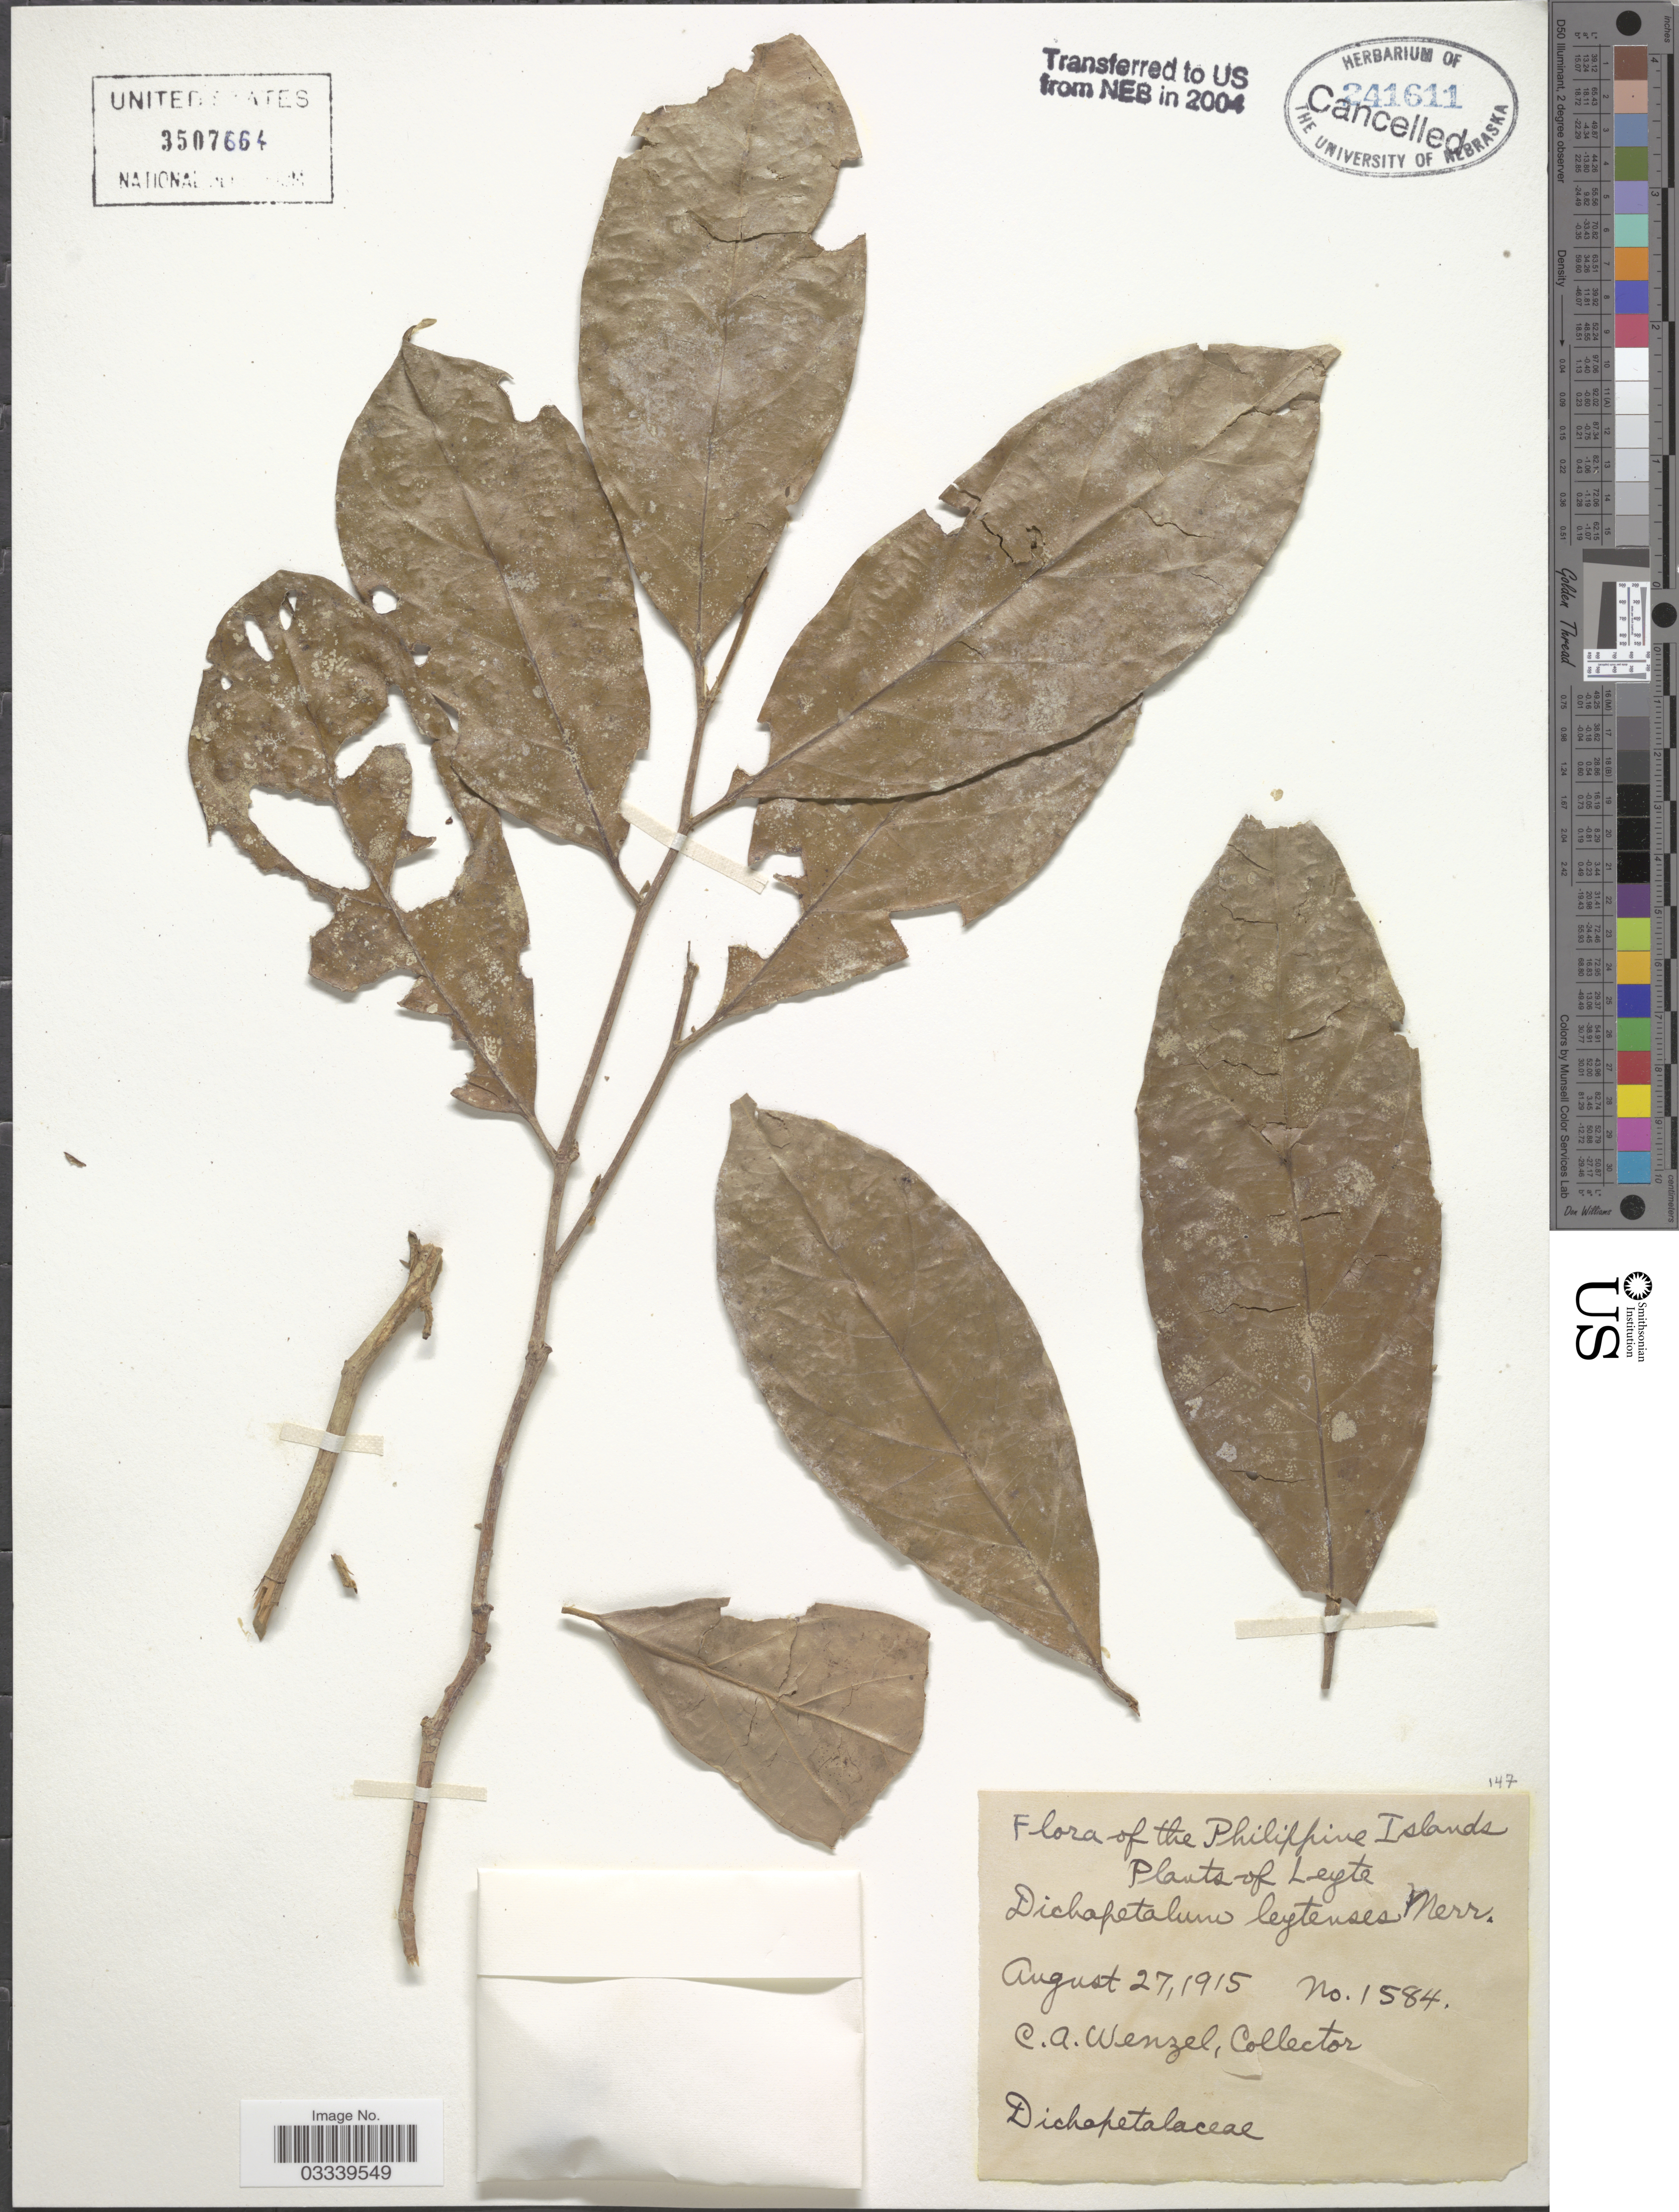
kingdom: Plantae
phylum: Tracheophyta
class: Magnoliopsida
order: Malpighiales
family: Dichapetalaceae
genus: Dichapetalum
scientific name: Dichapetalum sp.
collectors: C. Wenzel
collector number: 1584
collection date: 1915-08-27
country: Philippines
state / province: Eastern Visayas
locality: The Philippine Islands. Leyte.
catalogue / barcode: US 3507664